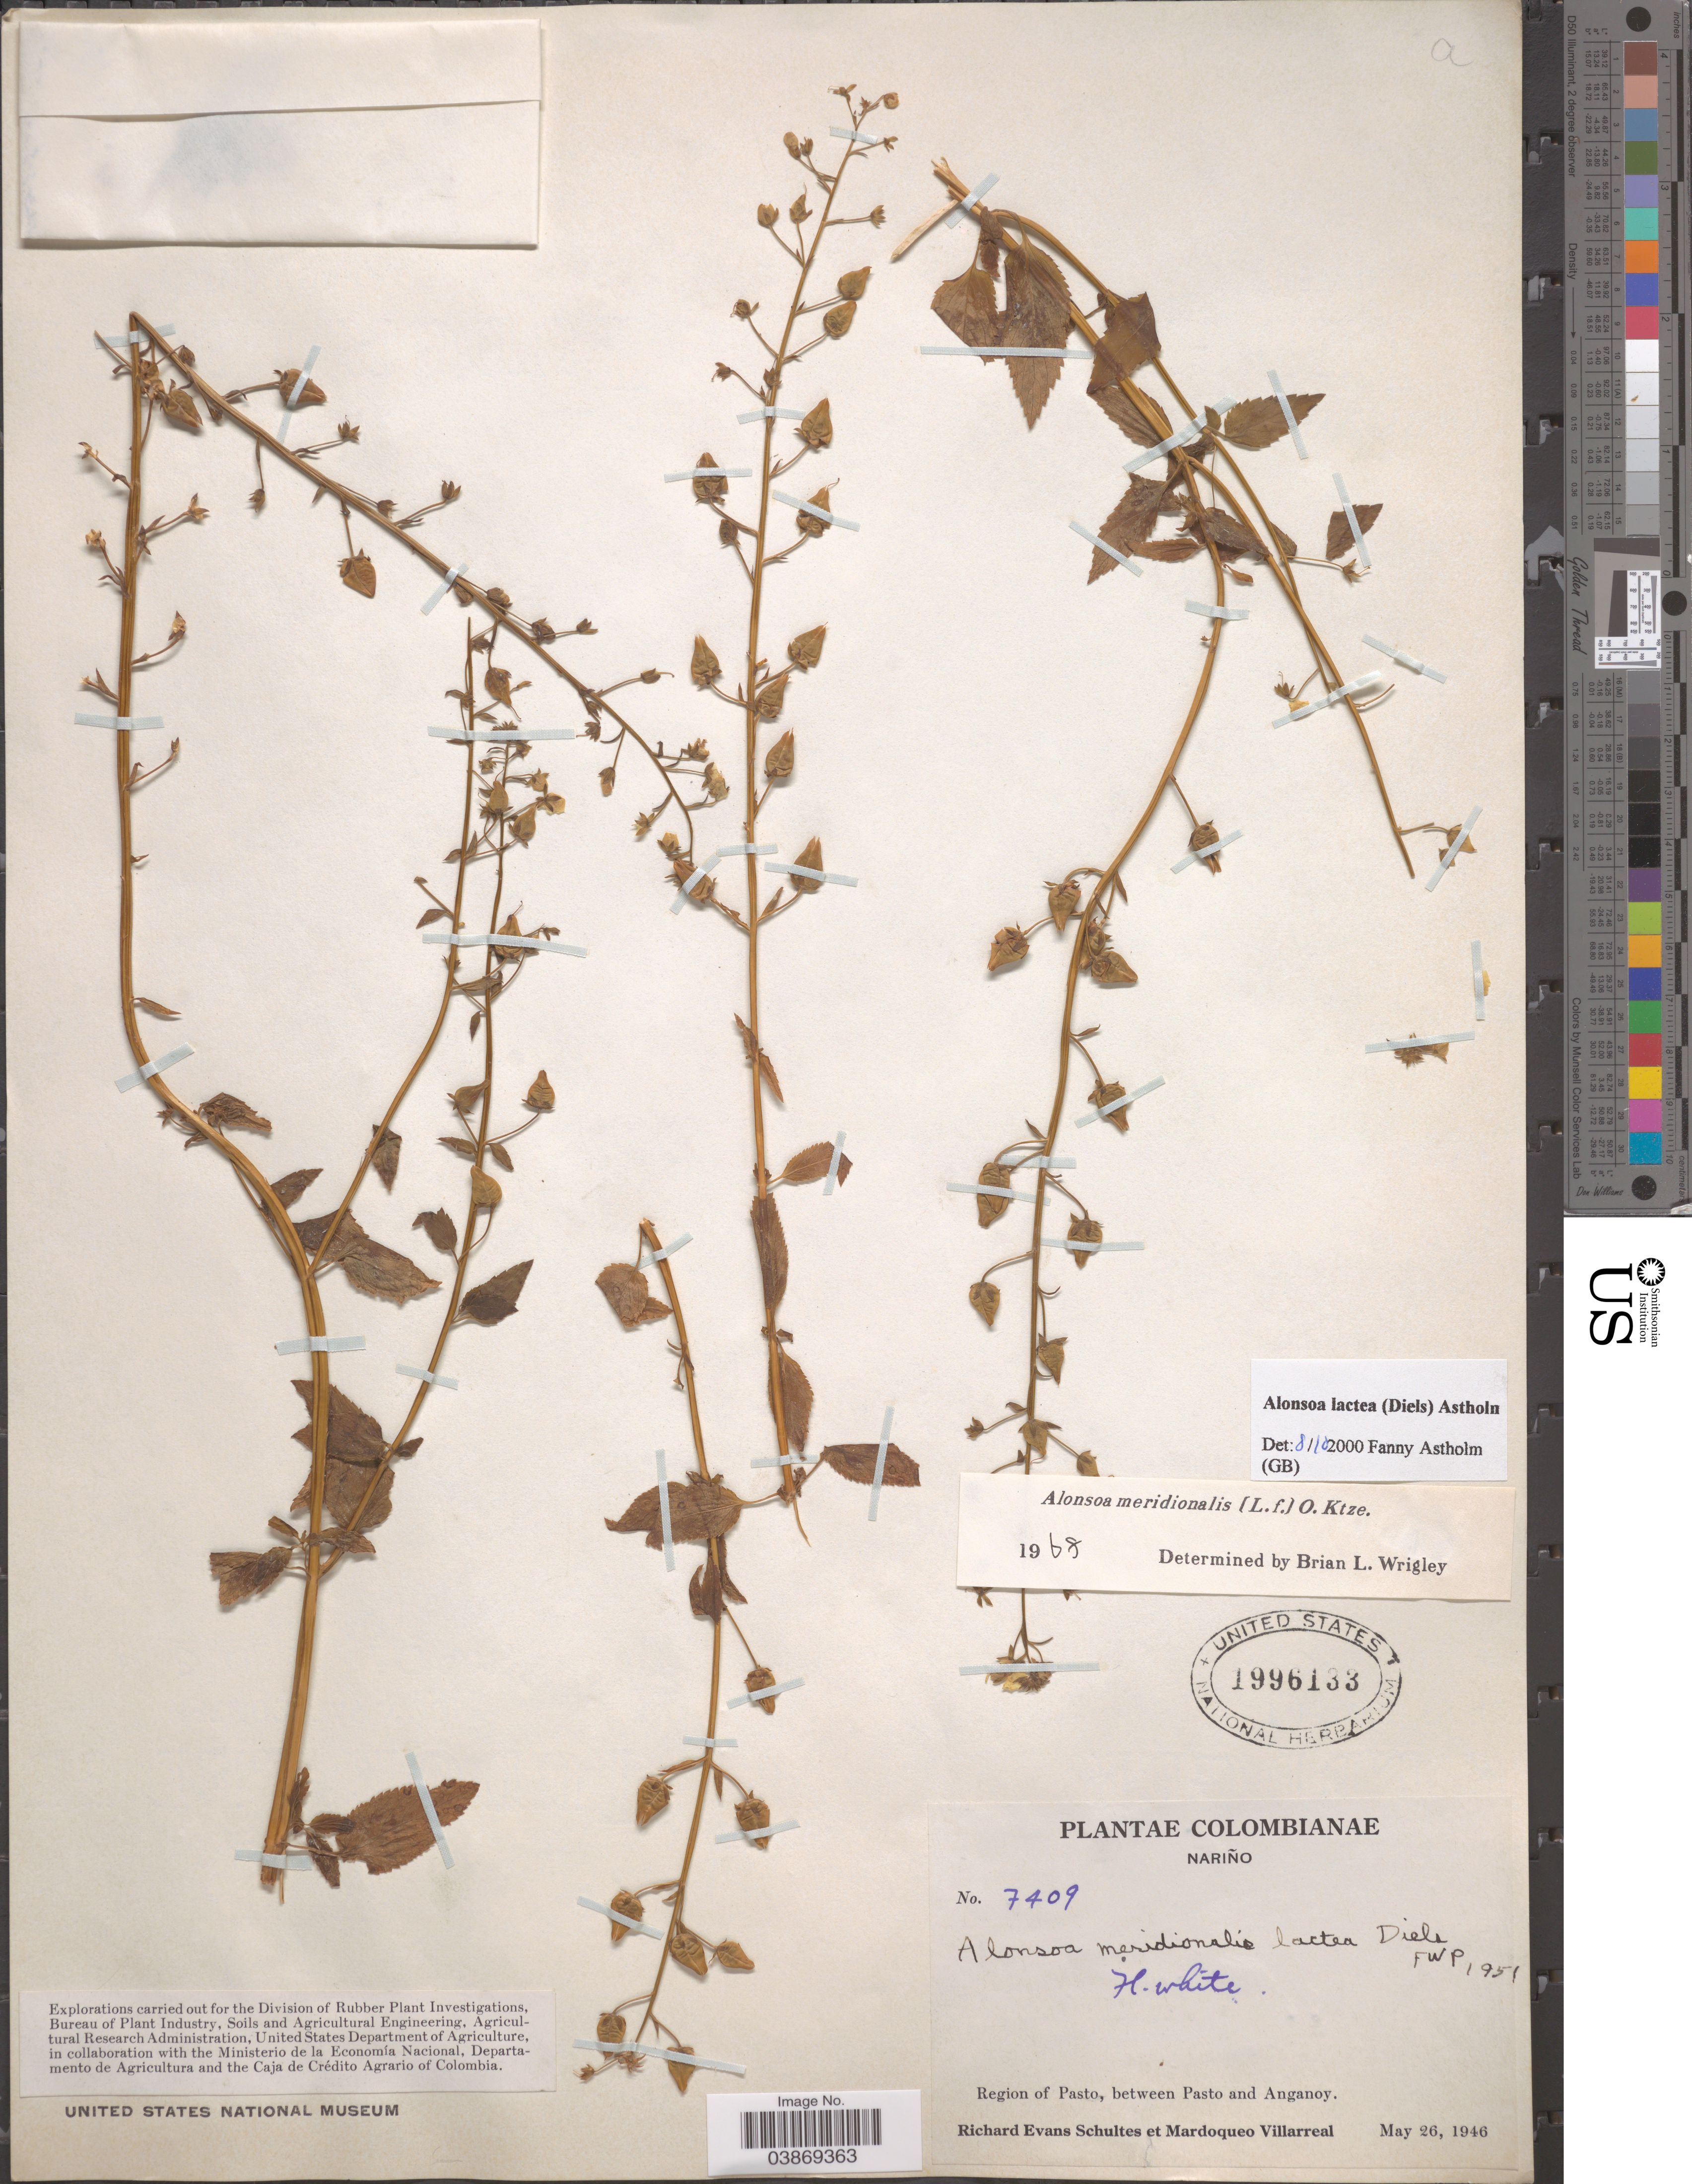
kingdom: Plantae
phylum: Tracheophyta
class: Magnoliopsida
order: Lamiales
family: Scrophulariaceae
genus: Alonsoa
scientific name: Alonsoa lactea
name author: Astholm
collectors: R. E. Schultes & M. Villarreal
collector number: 7409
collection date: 1946-05-26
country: Colombia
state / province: Nariño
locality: Region of Pasto, between Pasto and Anganoy.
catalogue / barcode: US 1996133